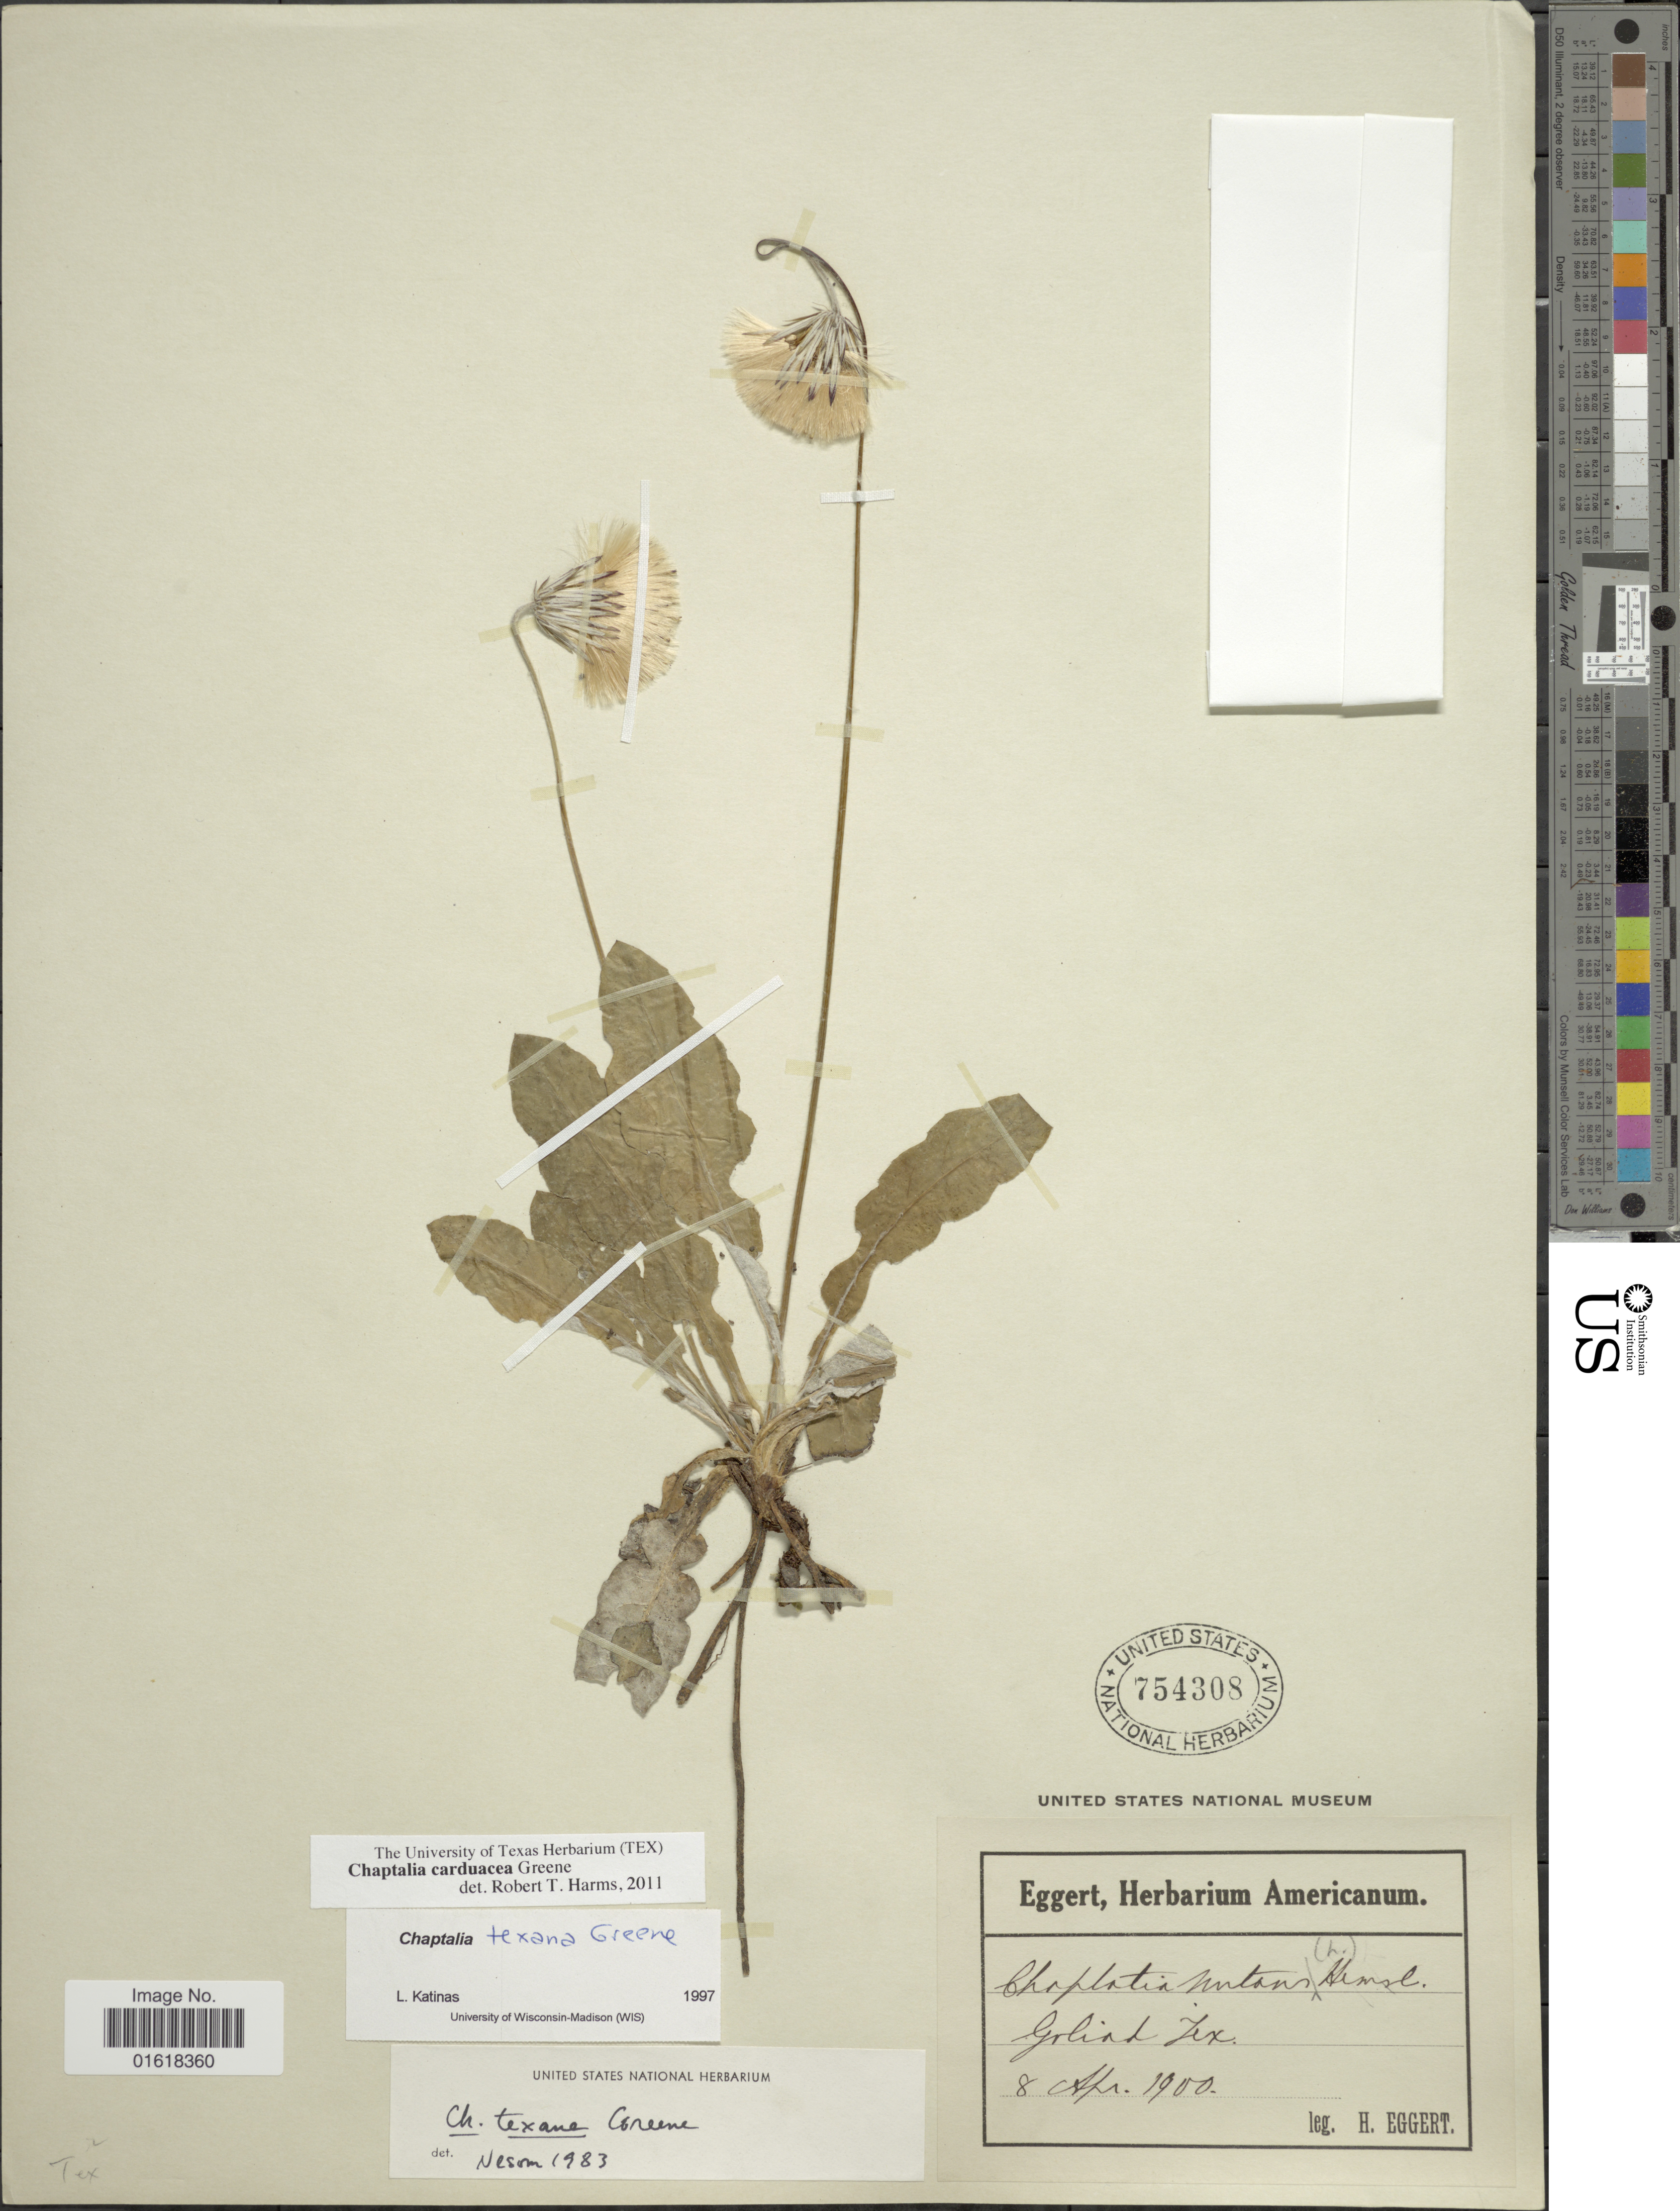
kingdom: Plantae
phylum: Tracheophyta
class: Magnoliopsida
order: Asterales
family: Asteraceae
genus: Chaptalia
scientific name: Chaptalia carduacea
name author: Greene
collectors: H. Eggert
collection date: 1900-04-08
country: United States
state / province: Texas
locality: Golind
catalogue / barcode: US 754308